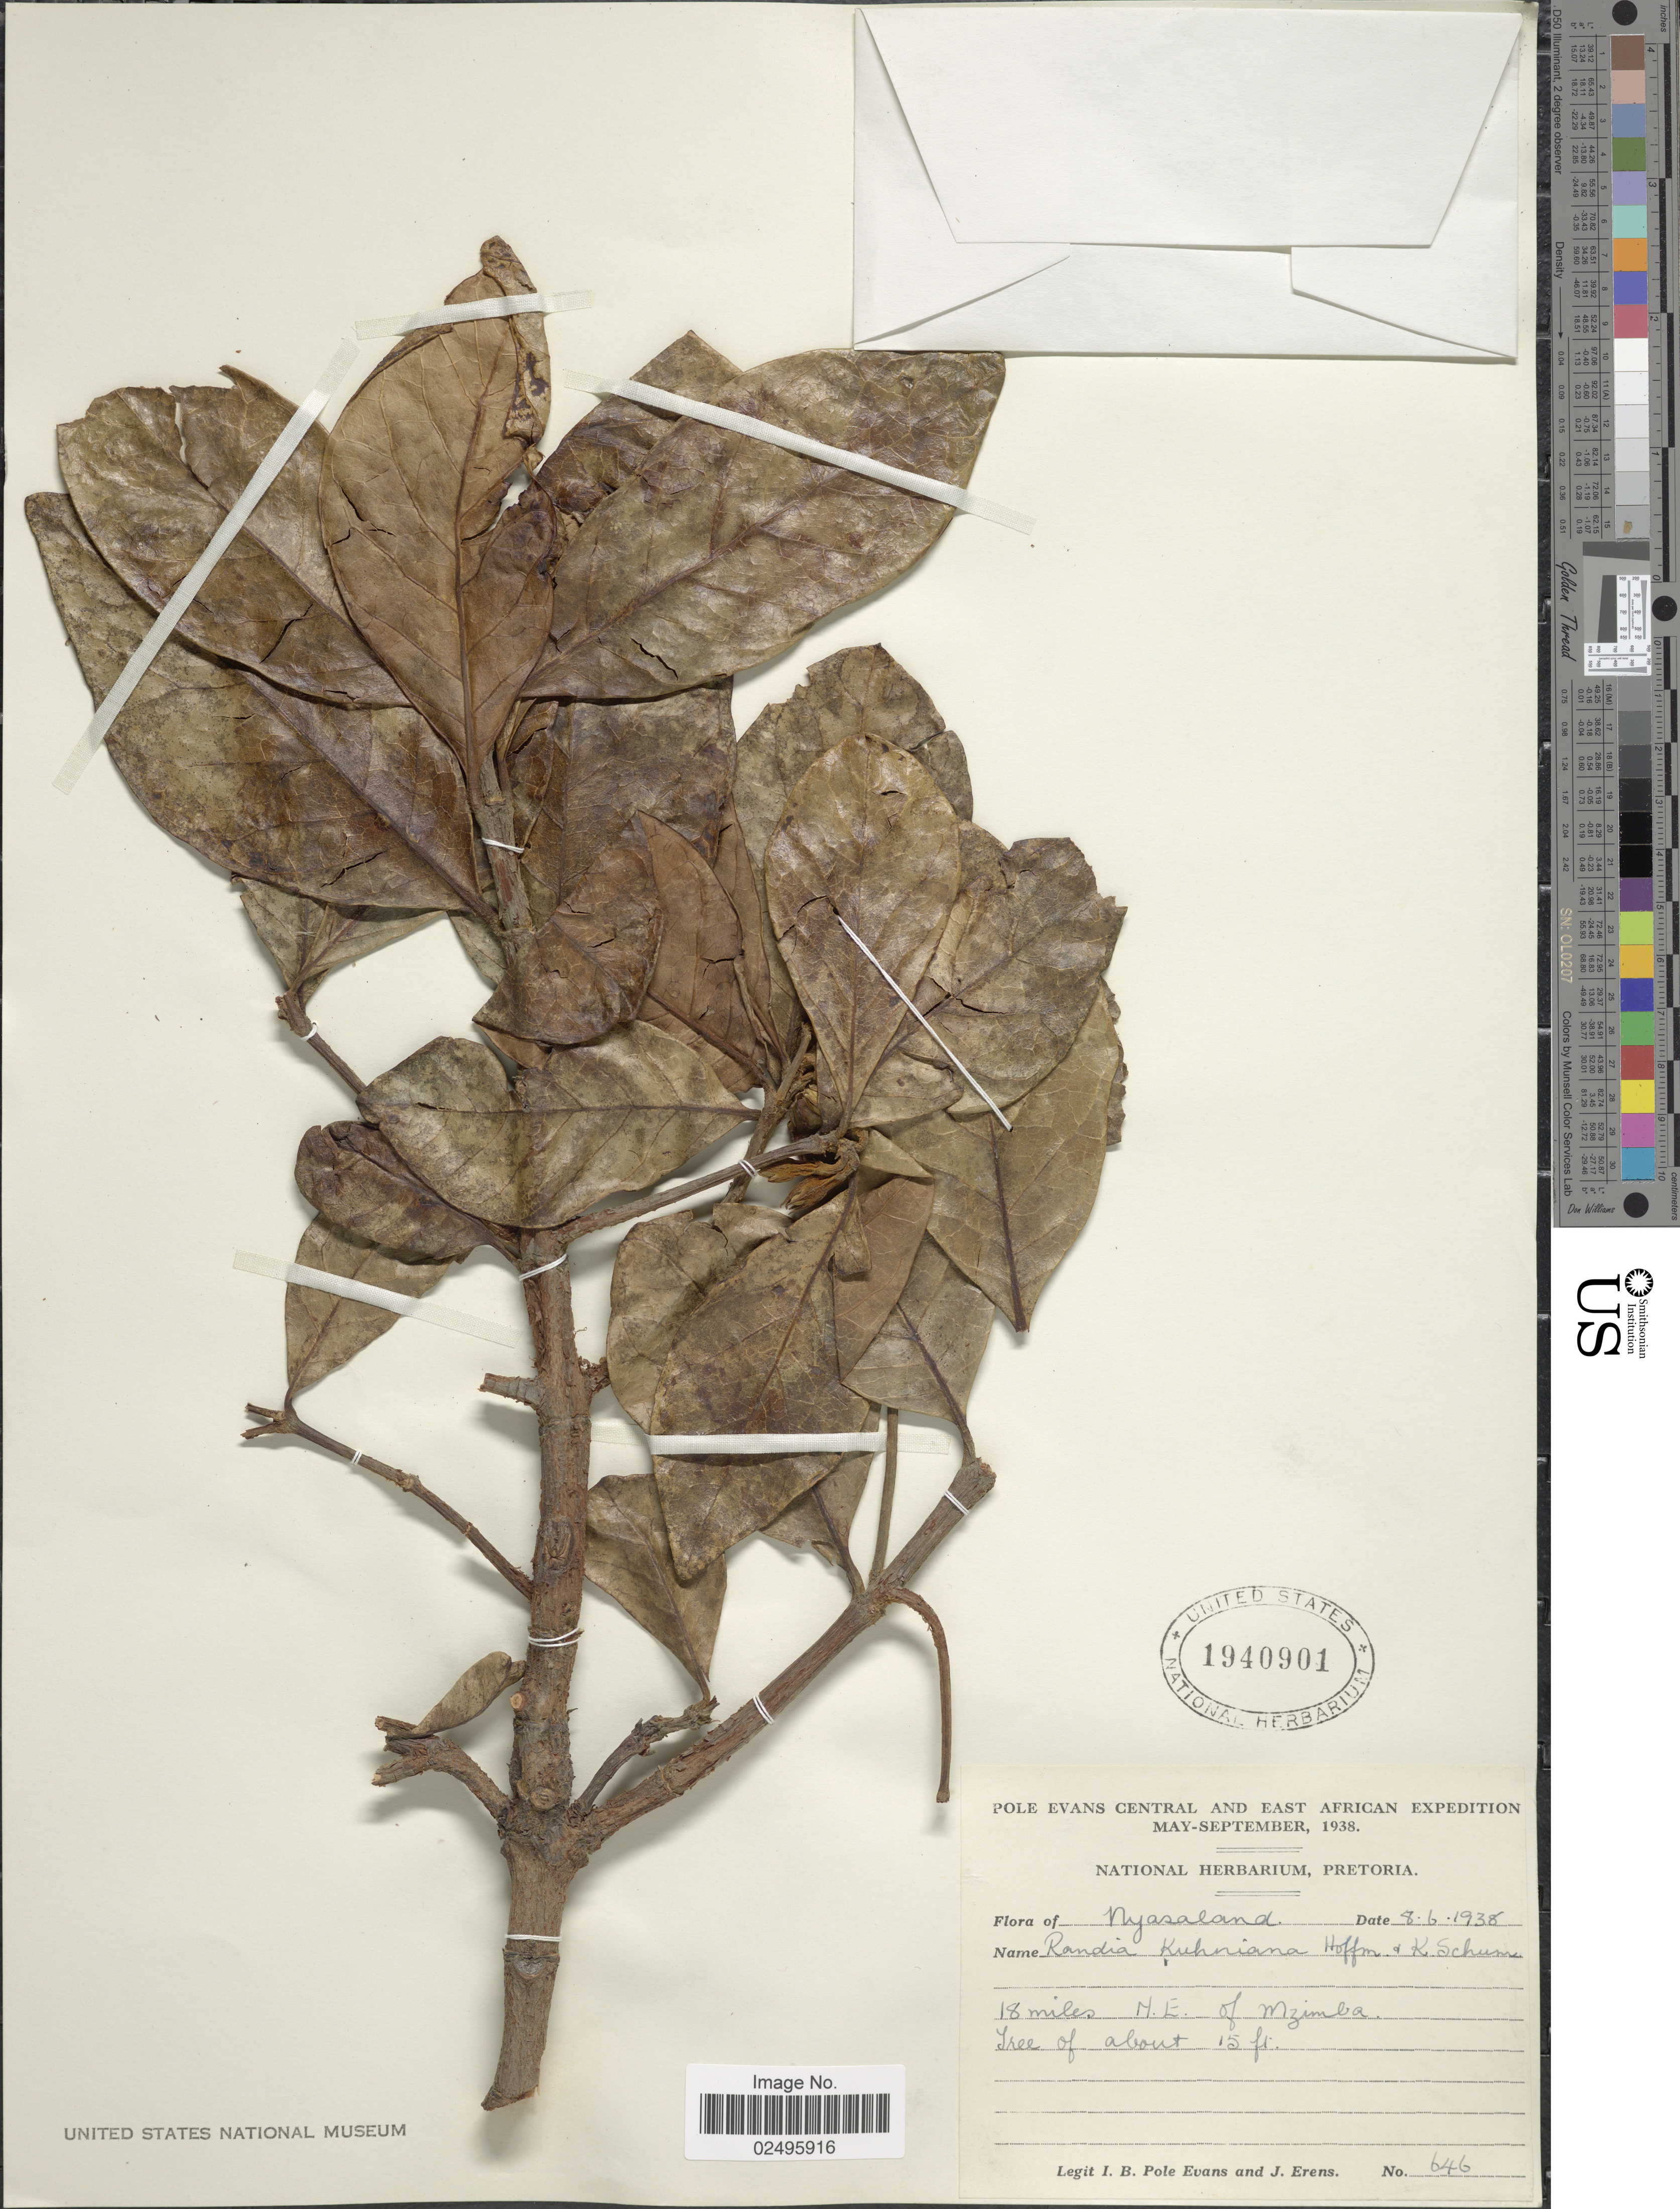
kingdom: Plantae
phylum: Tracheophyta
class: Magnoliopsida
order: Gentianales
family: Rubiaceae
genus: Rothmannia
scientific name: Rothmannia engleriana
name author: (K. Schum.) Keay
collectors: I. B. Pole-Evans & J. Erens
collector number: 646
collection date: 1938-06-08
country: Malawi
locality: Central and East African. Nyasaland. 18 miles N. E. of Mzimba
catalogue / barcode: US 1940901